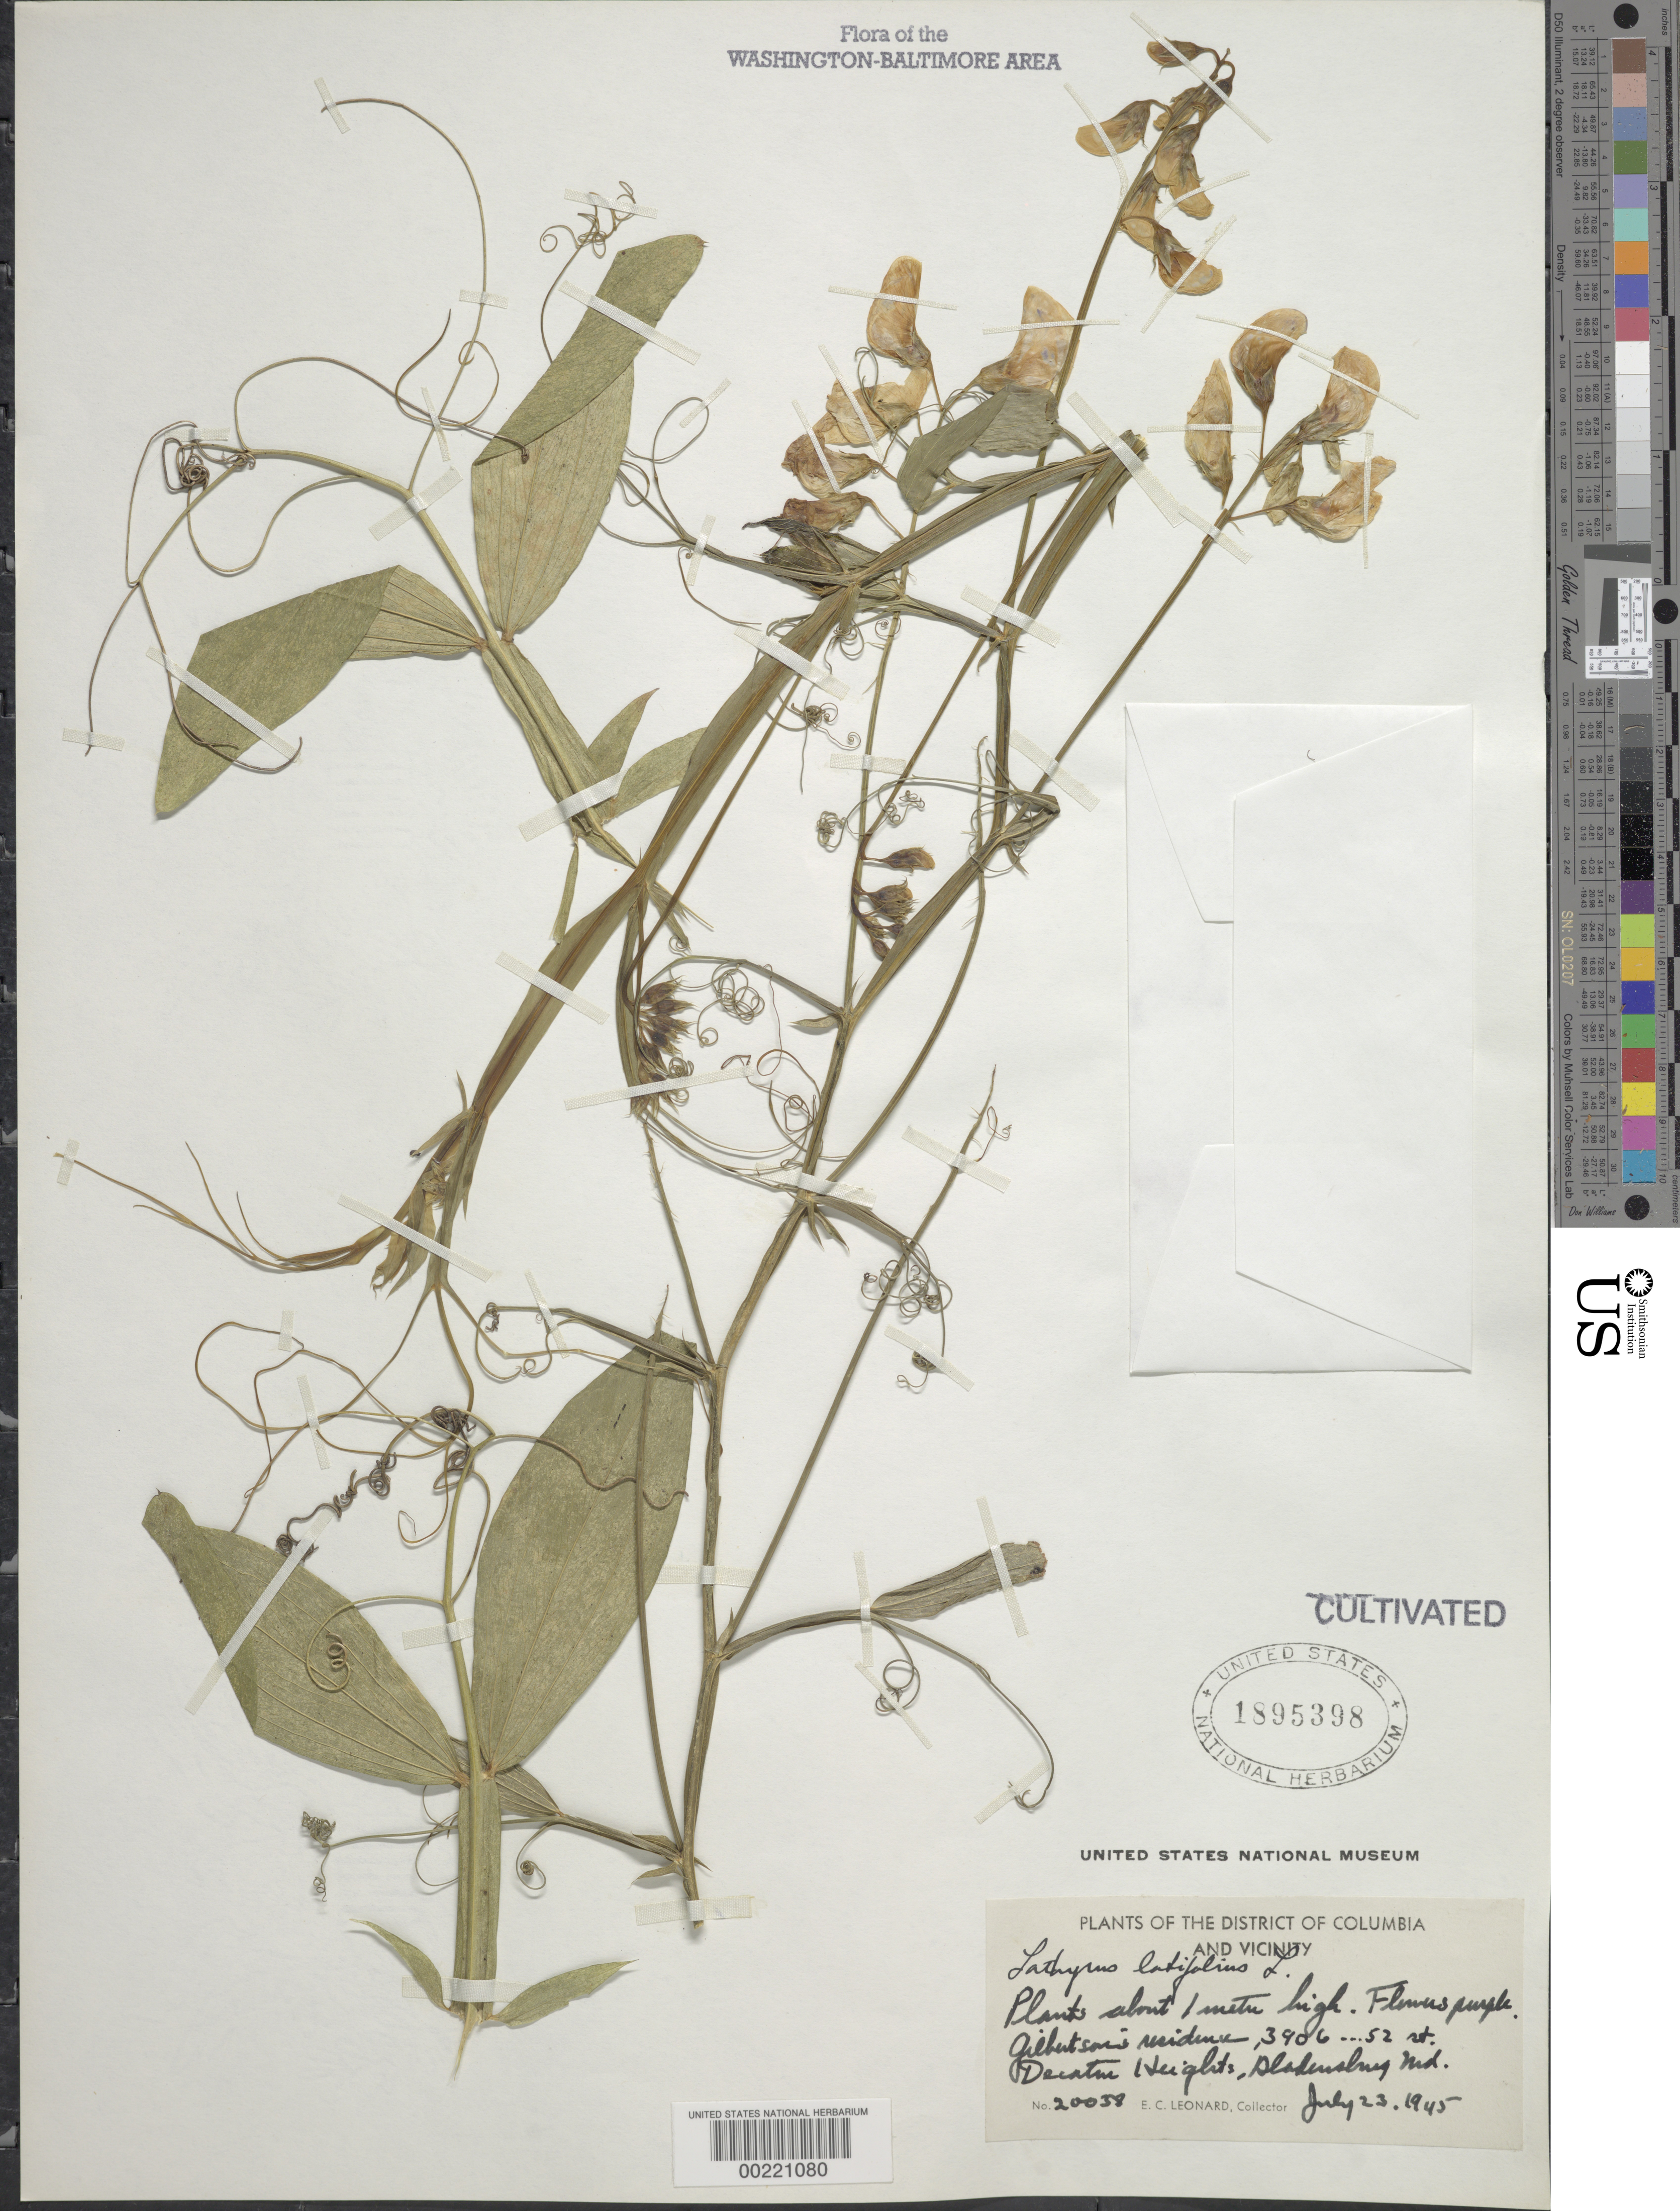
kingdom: Plantae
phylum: Tracheophyta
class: Magnoliopsida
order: Fabales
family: Fabaceae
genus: Lathyrus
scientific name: Lathyrus latifolius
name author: L.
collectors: E. C. Leonard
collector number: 20038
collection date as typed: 23 Jul 1945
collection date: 1945-07-23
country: United States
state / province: Maryland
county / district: Prince George's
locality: Bladensburg, Decatur Heights, 3906 52 st, gilbertson's residence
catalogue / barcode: US 1895398